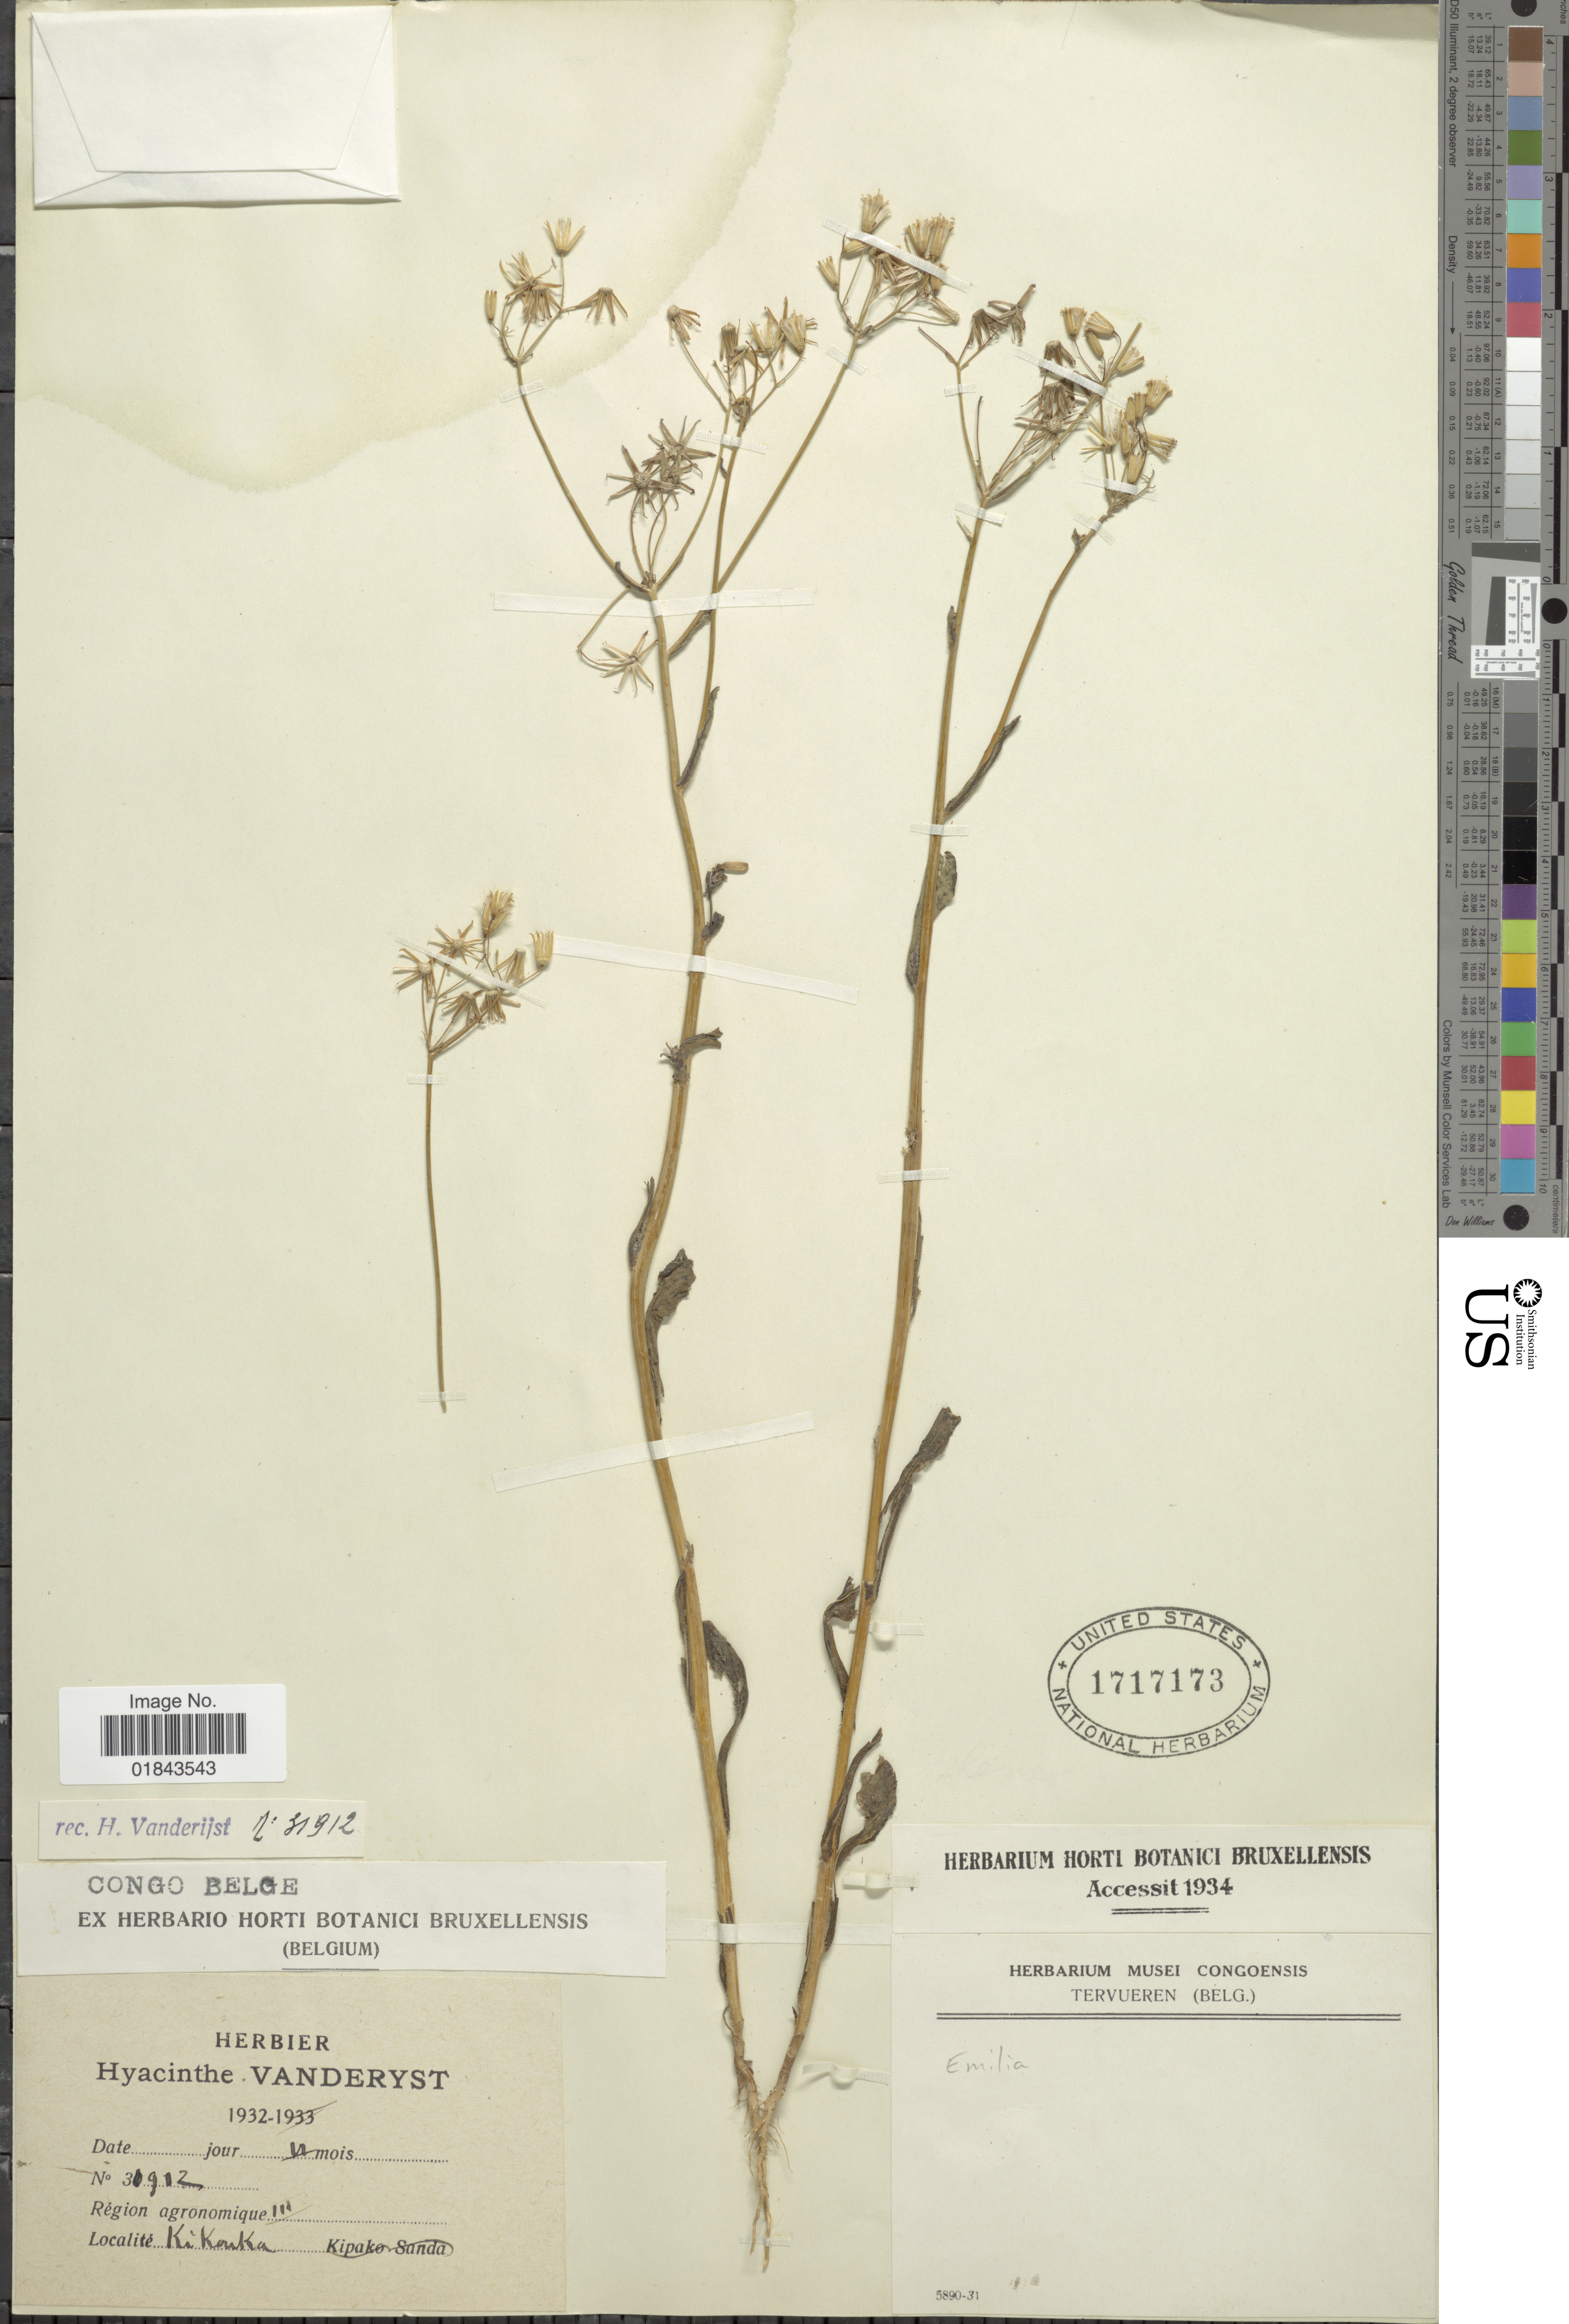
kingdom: Plantae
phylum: Tracheophyta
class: Magnoliopsida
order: Asterales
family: Asteraceae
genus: Emilia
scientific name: Emilia sp.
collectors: ex herb. H. Vanderyst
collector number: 31912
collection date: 1932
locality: Kikouka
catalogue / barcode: US 1717173